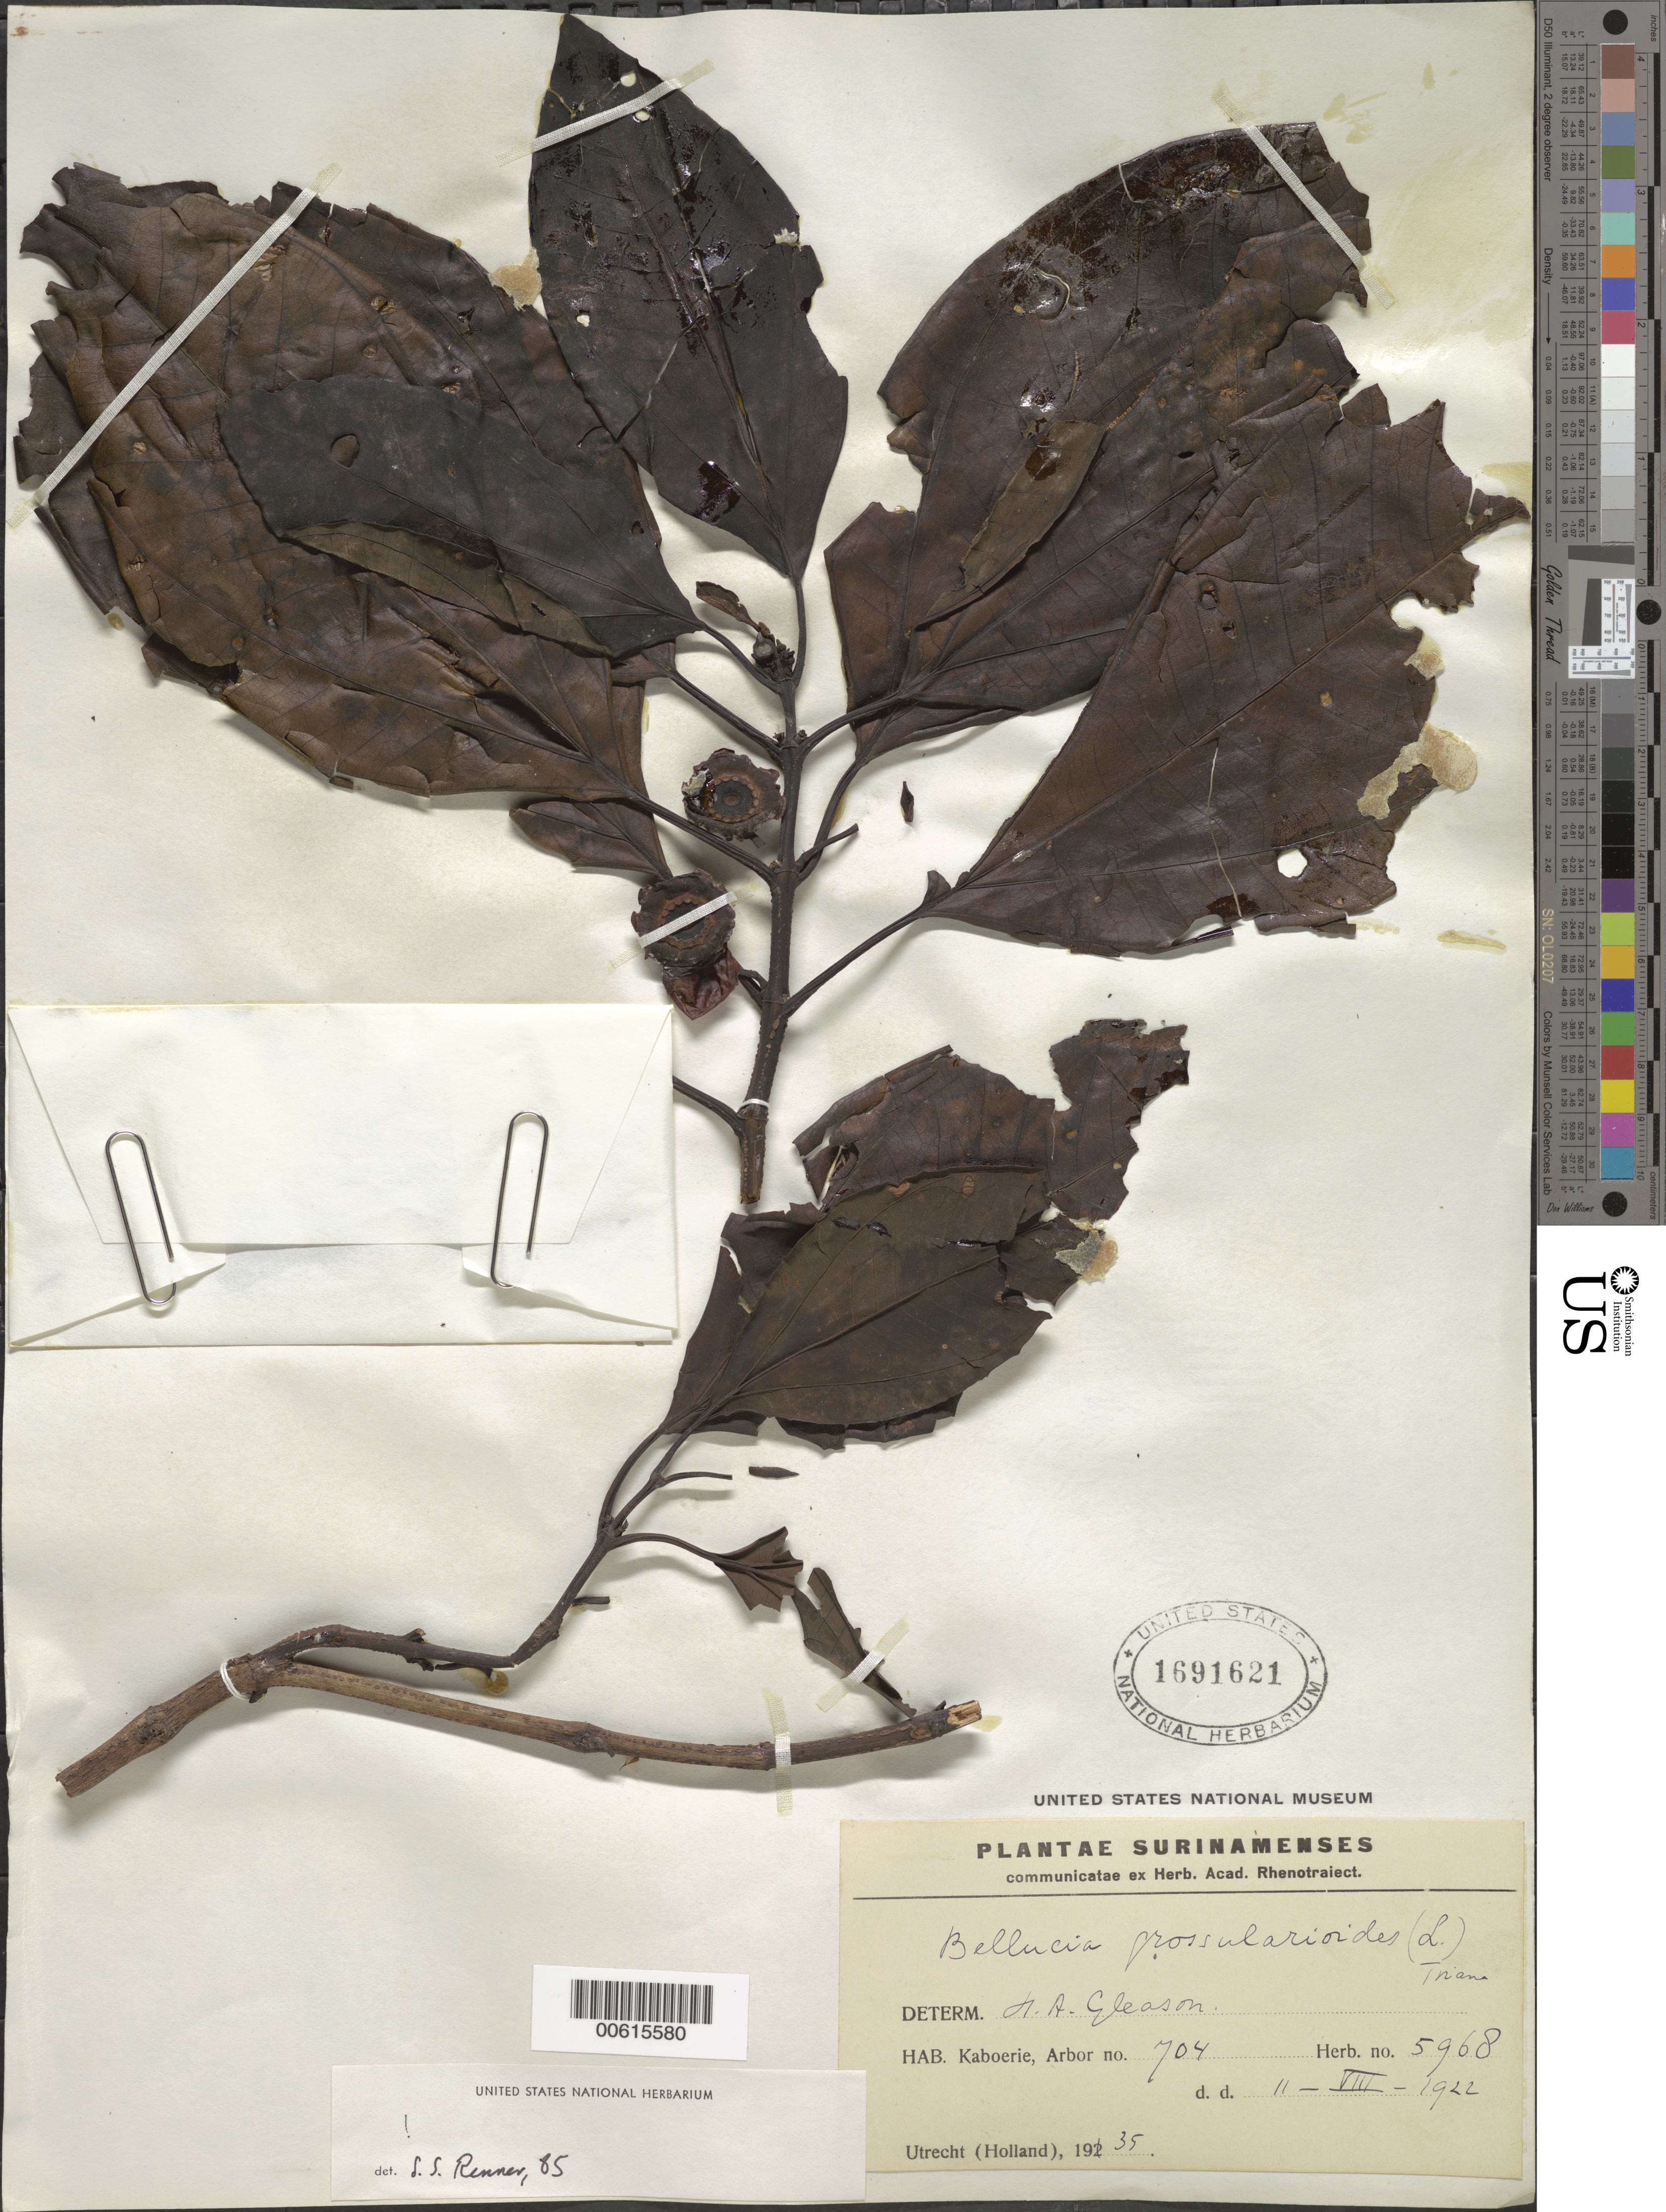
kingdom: Plantae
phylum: Tracheophyta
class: Magnoliopsida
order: Myrtales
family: Melastomataceae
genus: Bellucia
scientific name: Bellucia grossularioides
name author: (L.) Triana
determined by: Renner, S. S.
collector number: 5968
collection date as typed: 11-Aug-22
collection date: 1922-08-11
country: Suriname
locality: Kaboerie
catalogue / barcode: US 1691621